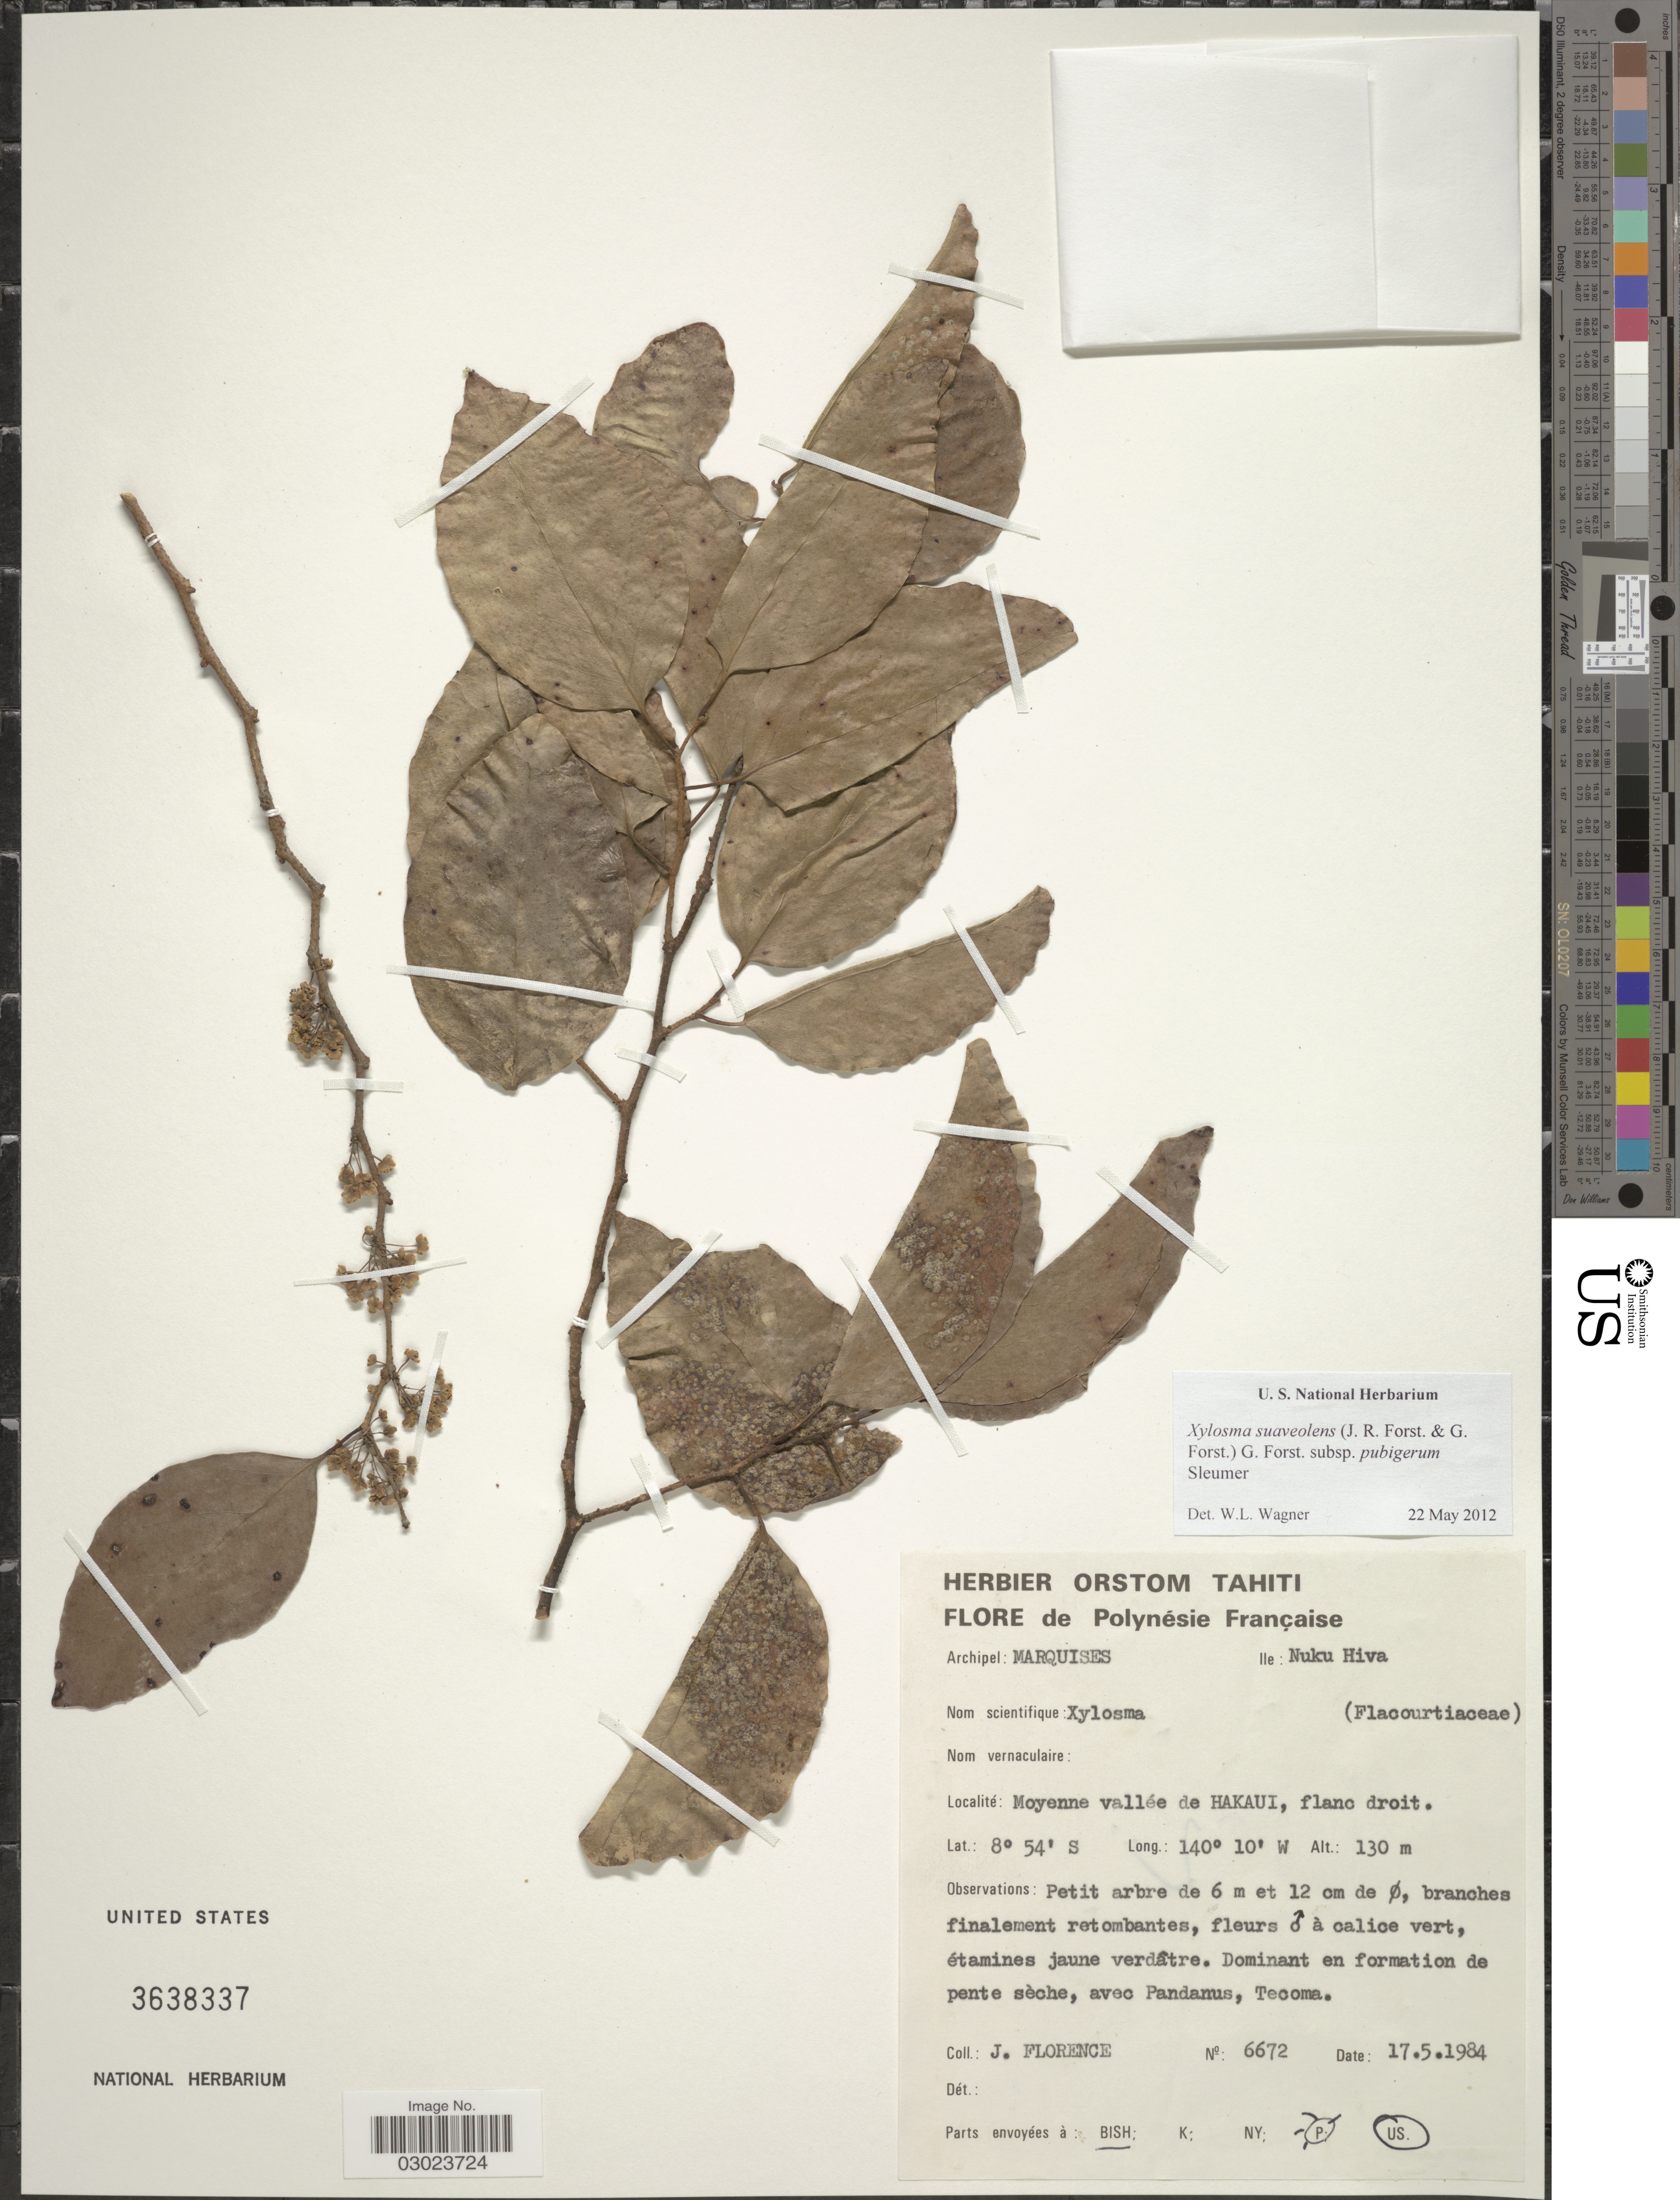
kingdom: Plantae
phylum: Tracheophyta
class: Magnoliopsida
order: Malpighiales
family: Salicaceae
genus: Xylosma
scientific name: Xylosma suaveolens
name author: G. Forst.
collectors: J. Florence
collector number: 6672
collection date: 1984-05-17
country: French Polynesia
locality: Archipel: Marquises Ile: Nuku Hiva. Moyenne vallée de Hakaui, flac droit.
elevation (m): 130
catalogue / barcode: US 3638337